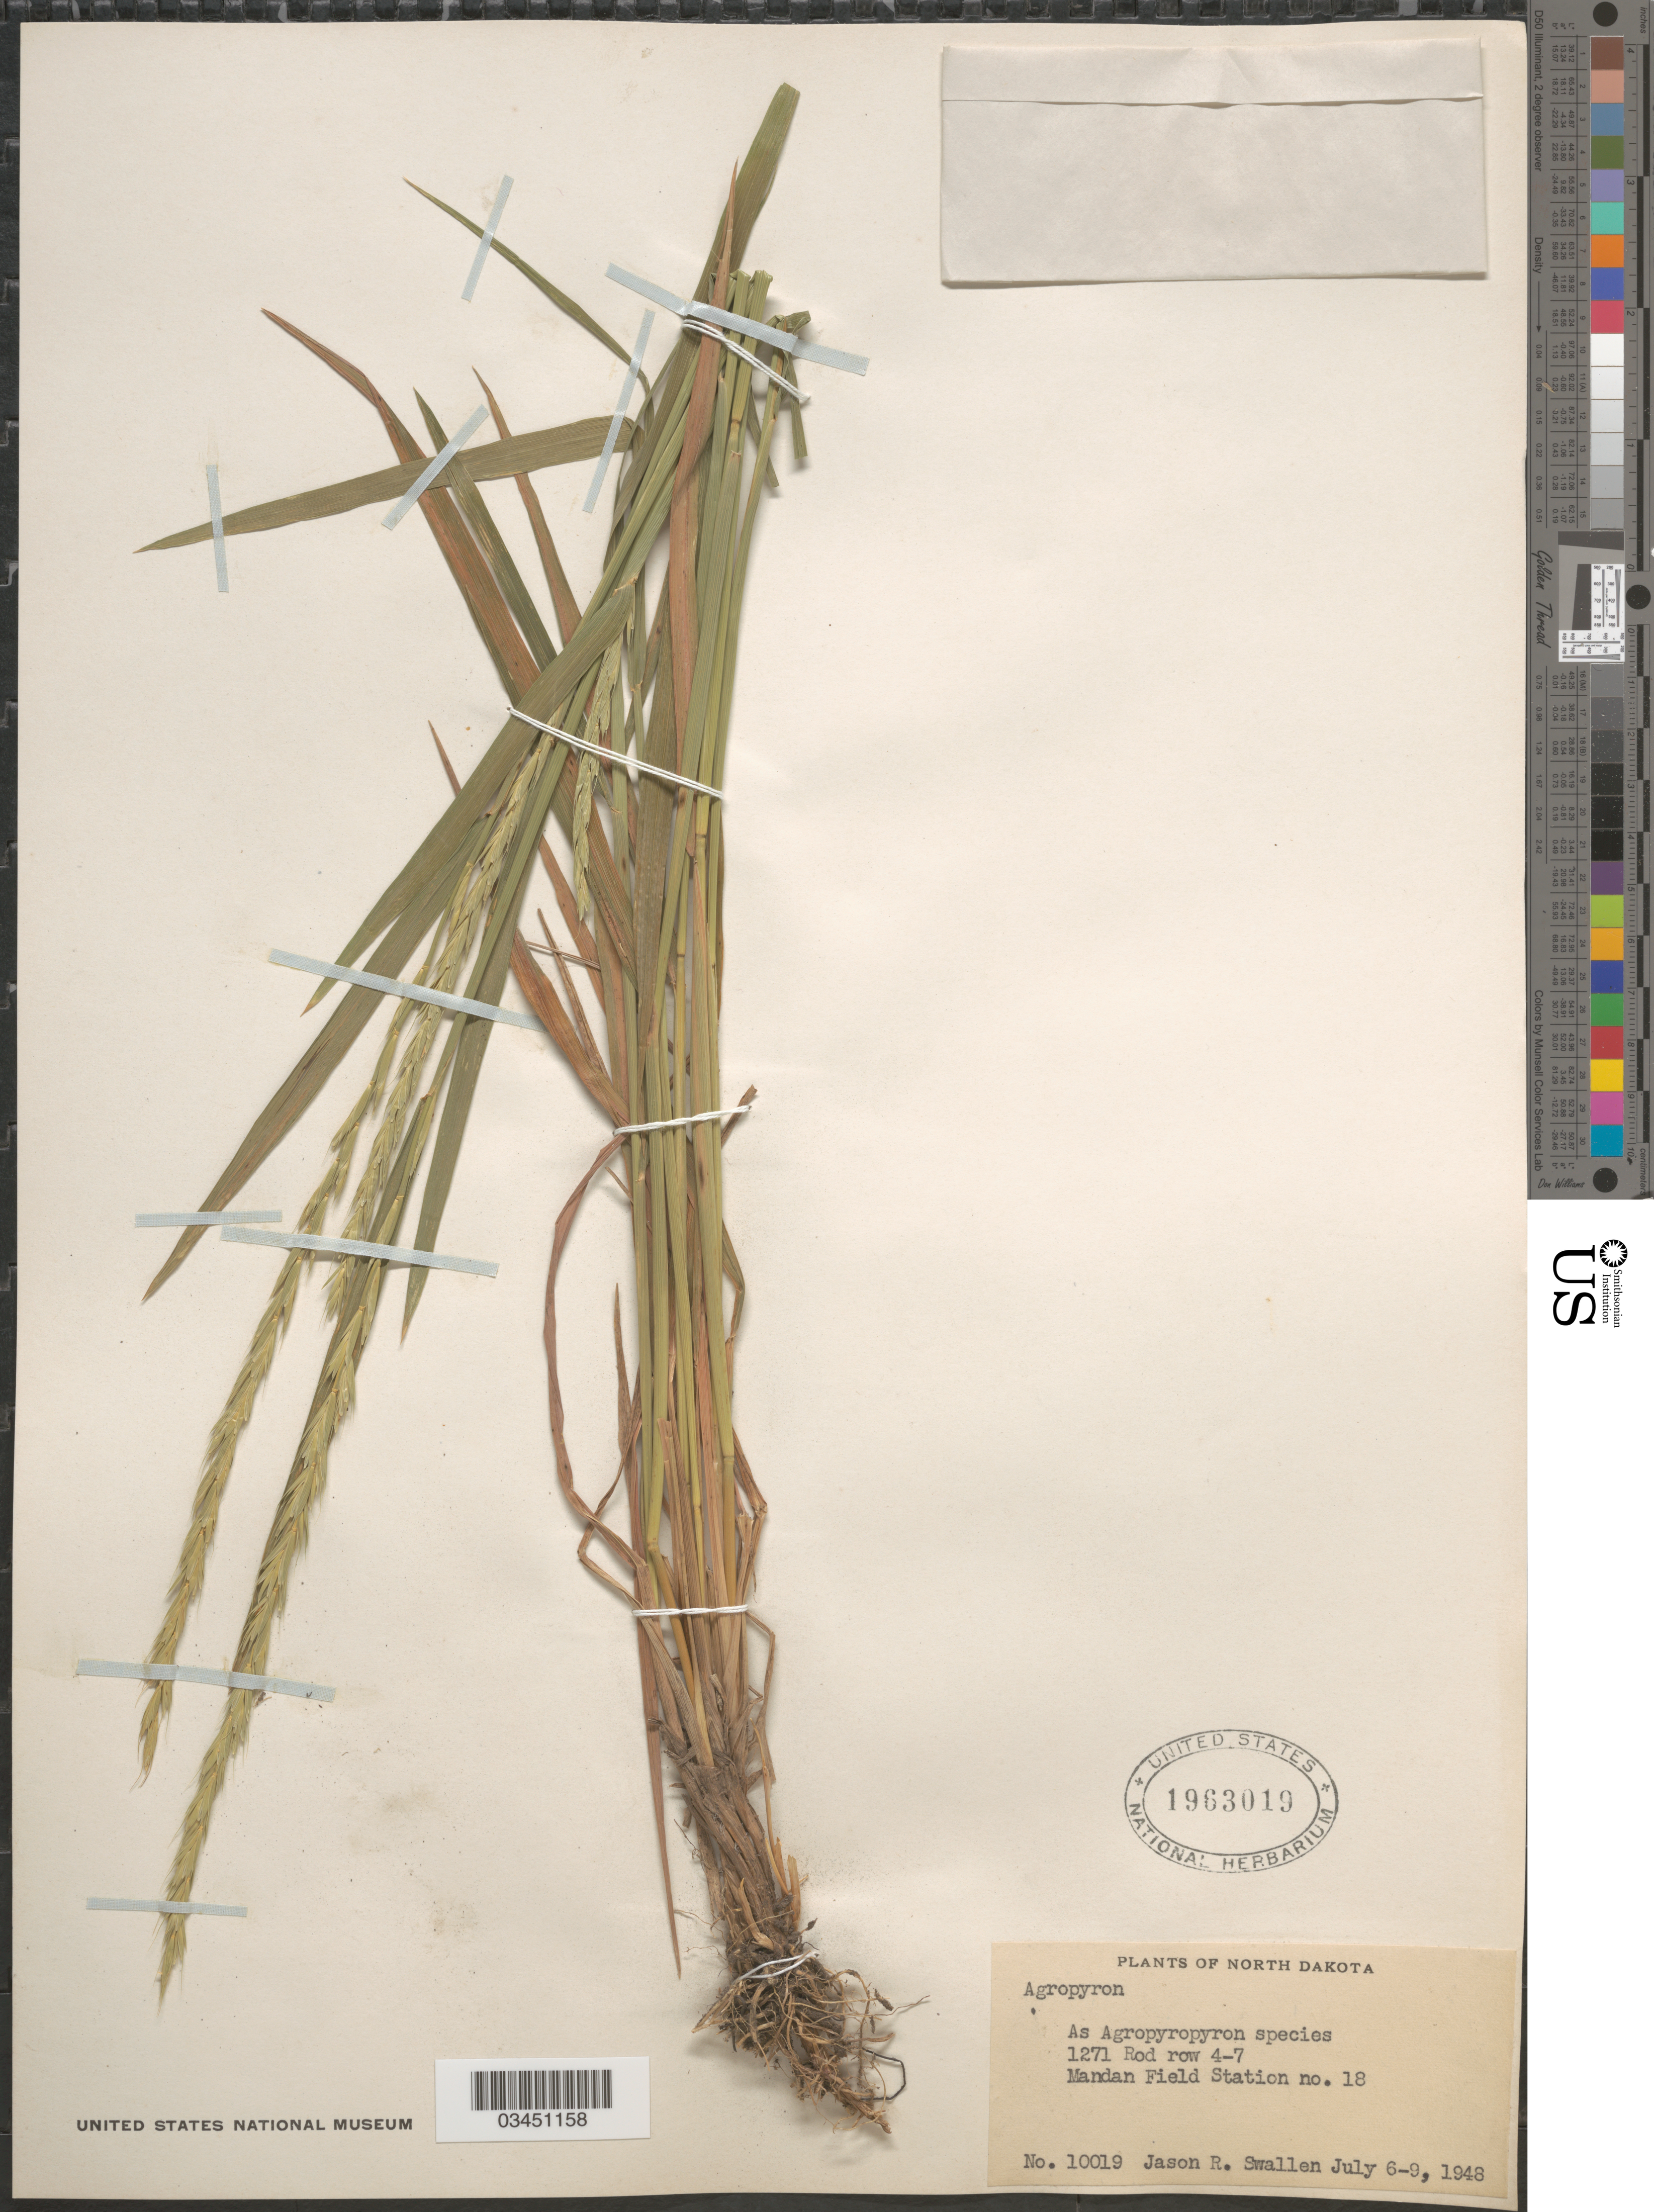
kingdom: Plantae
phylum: Tracheophyta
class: Liliopsida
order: Poales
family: Poaceae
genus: Elymus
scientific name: Elymus sp.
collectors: J. R. Swallen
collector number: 10019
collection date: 1948-07-06/1948-07-09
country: United States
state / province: North Dakota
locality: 1271 Rod row 4-7 Mandan Field Station no. 18.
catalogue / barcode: US 1963019